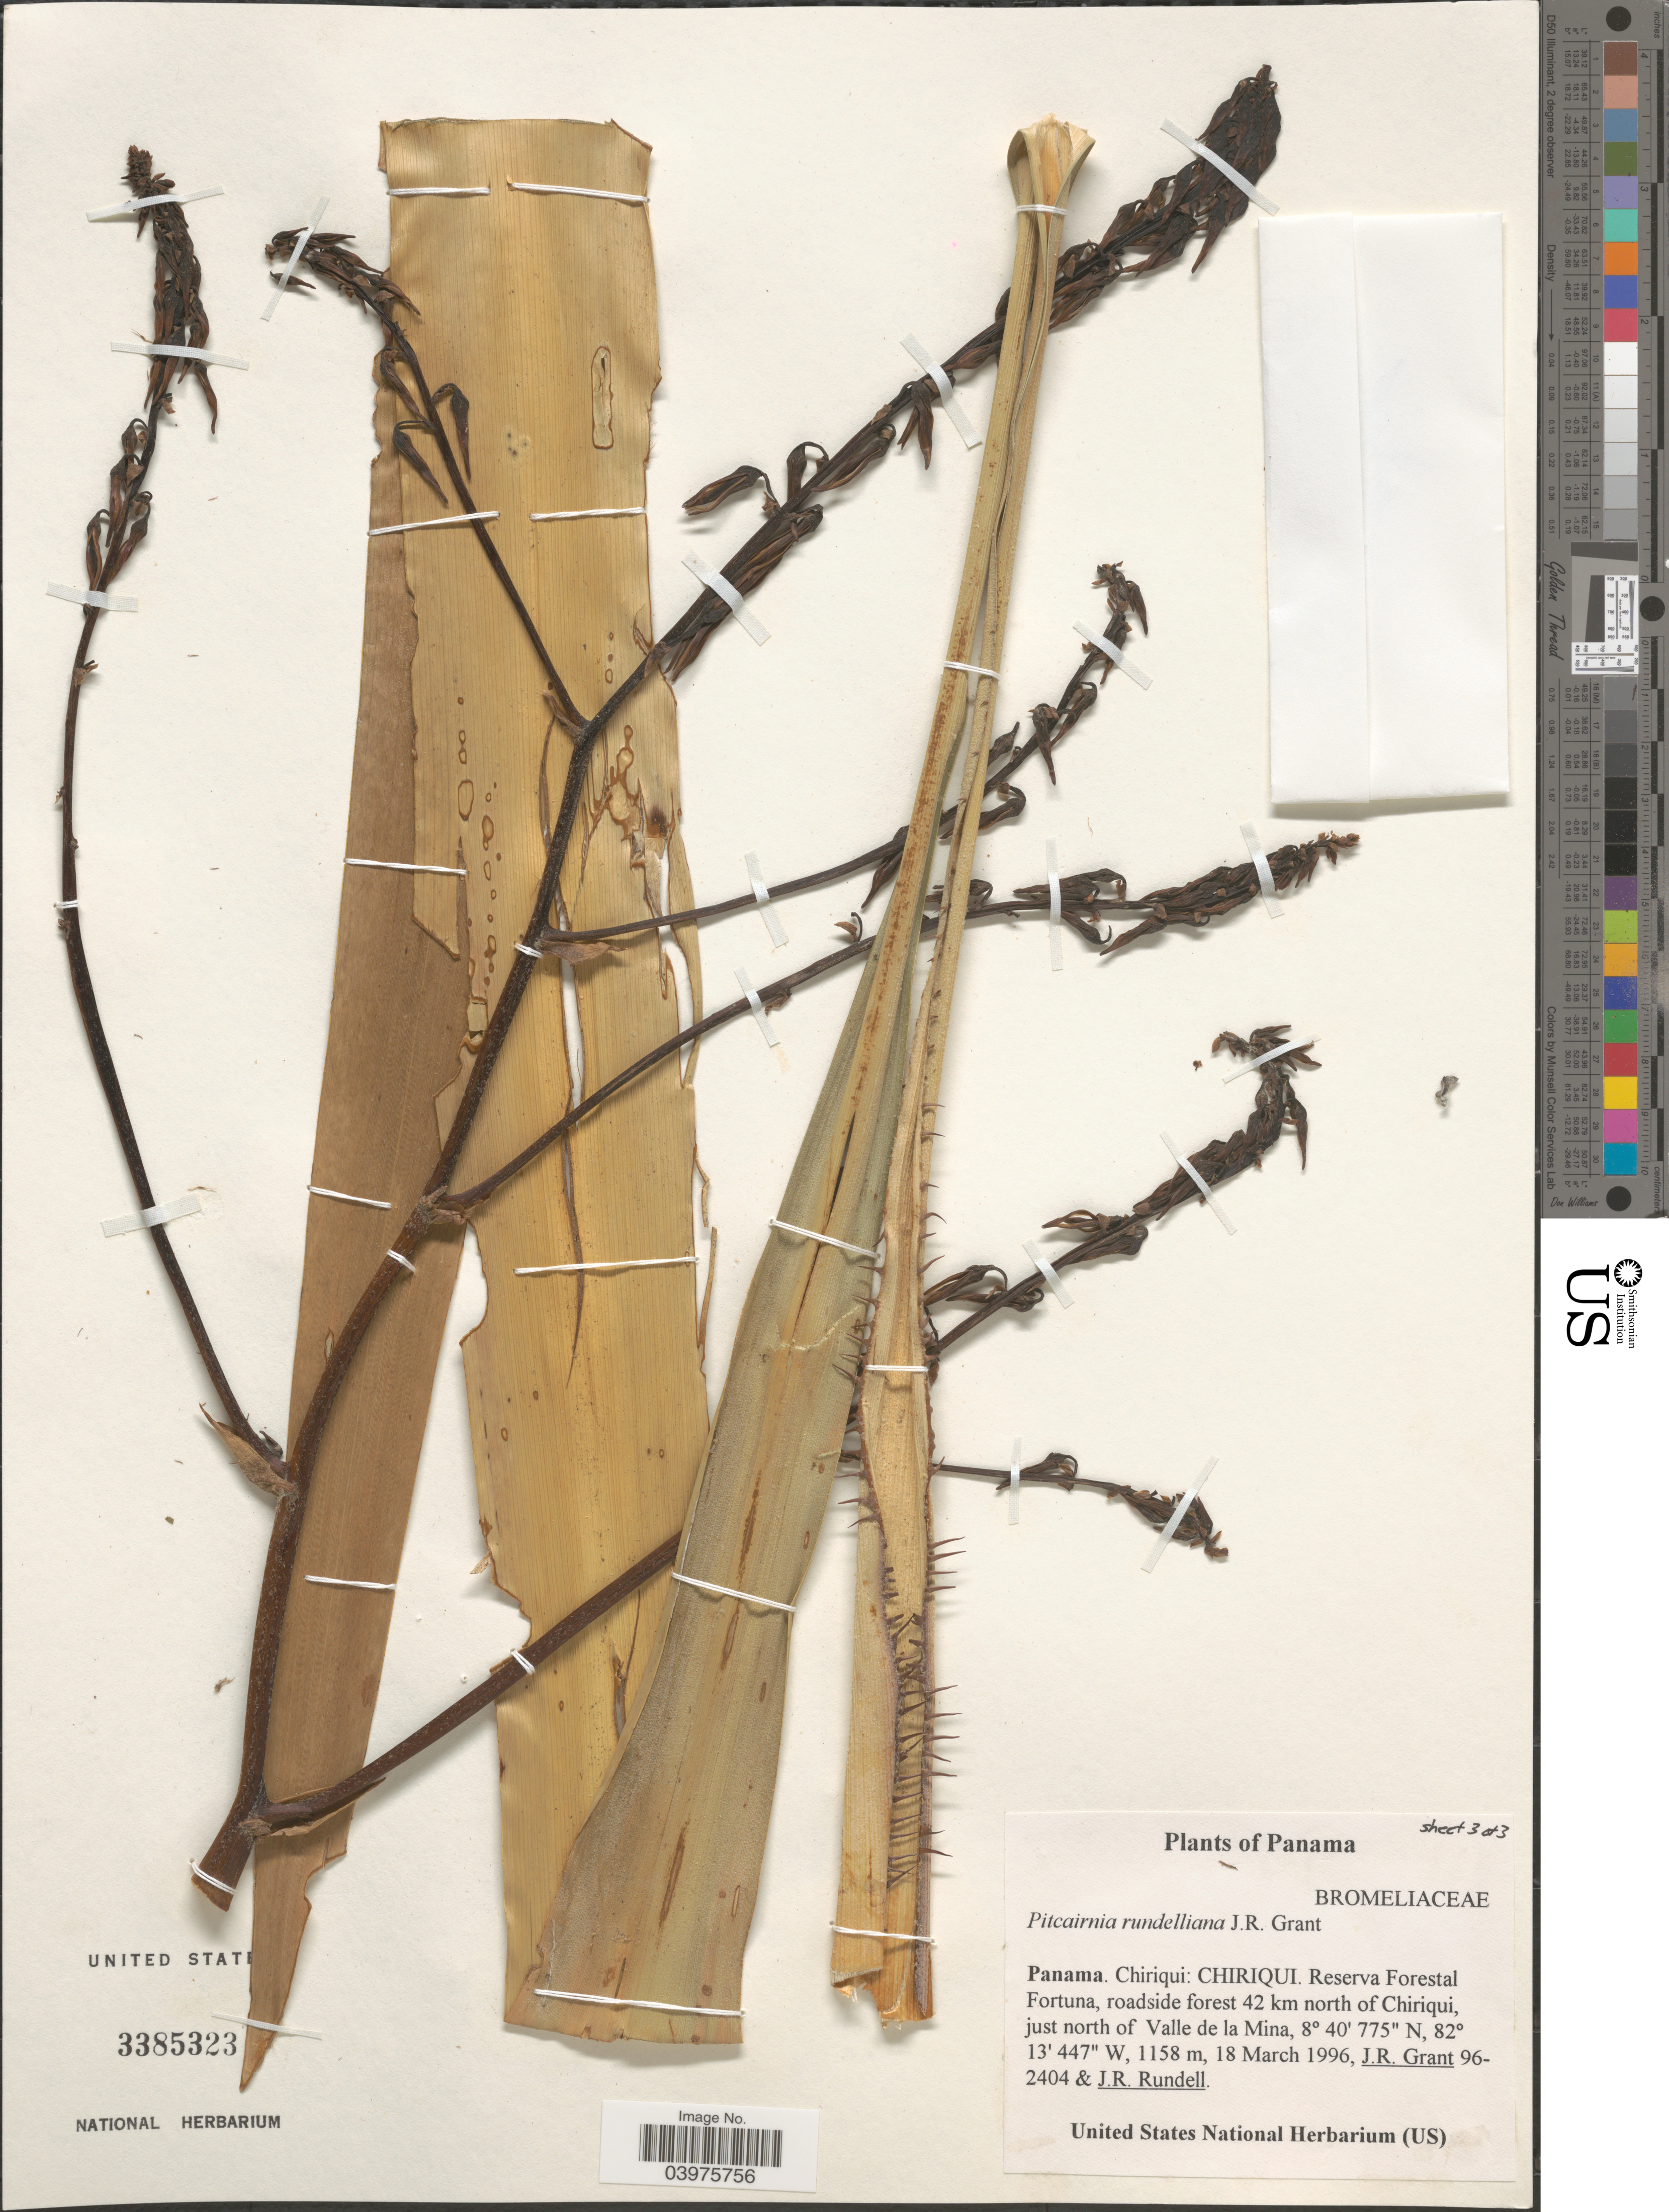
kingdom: Plantae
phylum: Tracheophyta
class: Liliopsida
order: Poales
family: Bromeliaceae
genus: Pitcairnia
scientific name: Pitcairnia rundelliana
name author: J.R. Grant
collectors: J. Grant & J. R. Rundell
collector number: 96-2404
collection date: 1996-03-18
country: Panama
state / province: Chiriqui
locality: Reserva Forestal Fortuna, roadside forest 42 km north of Chiriqui, just north of Valle de la Mina.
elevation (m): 1158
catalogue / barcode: US 3385323